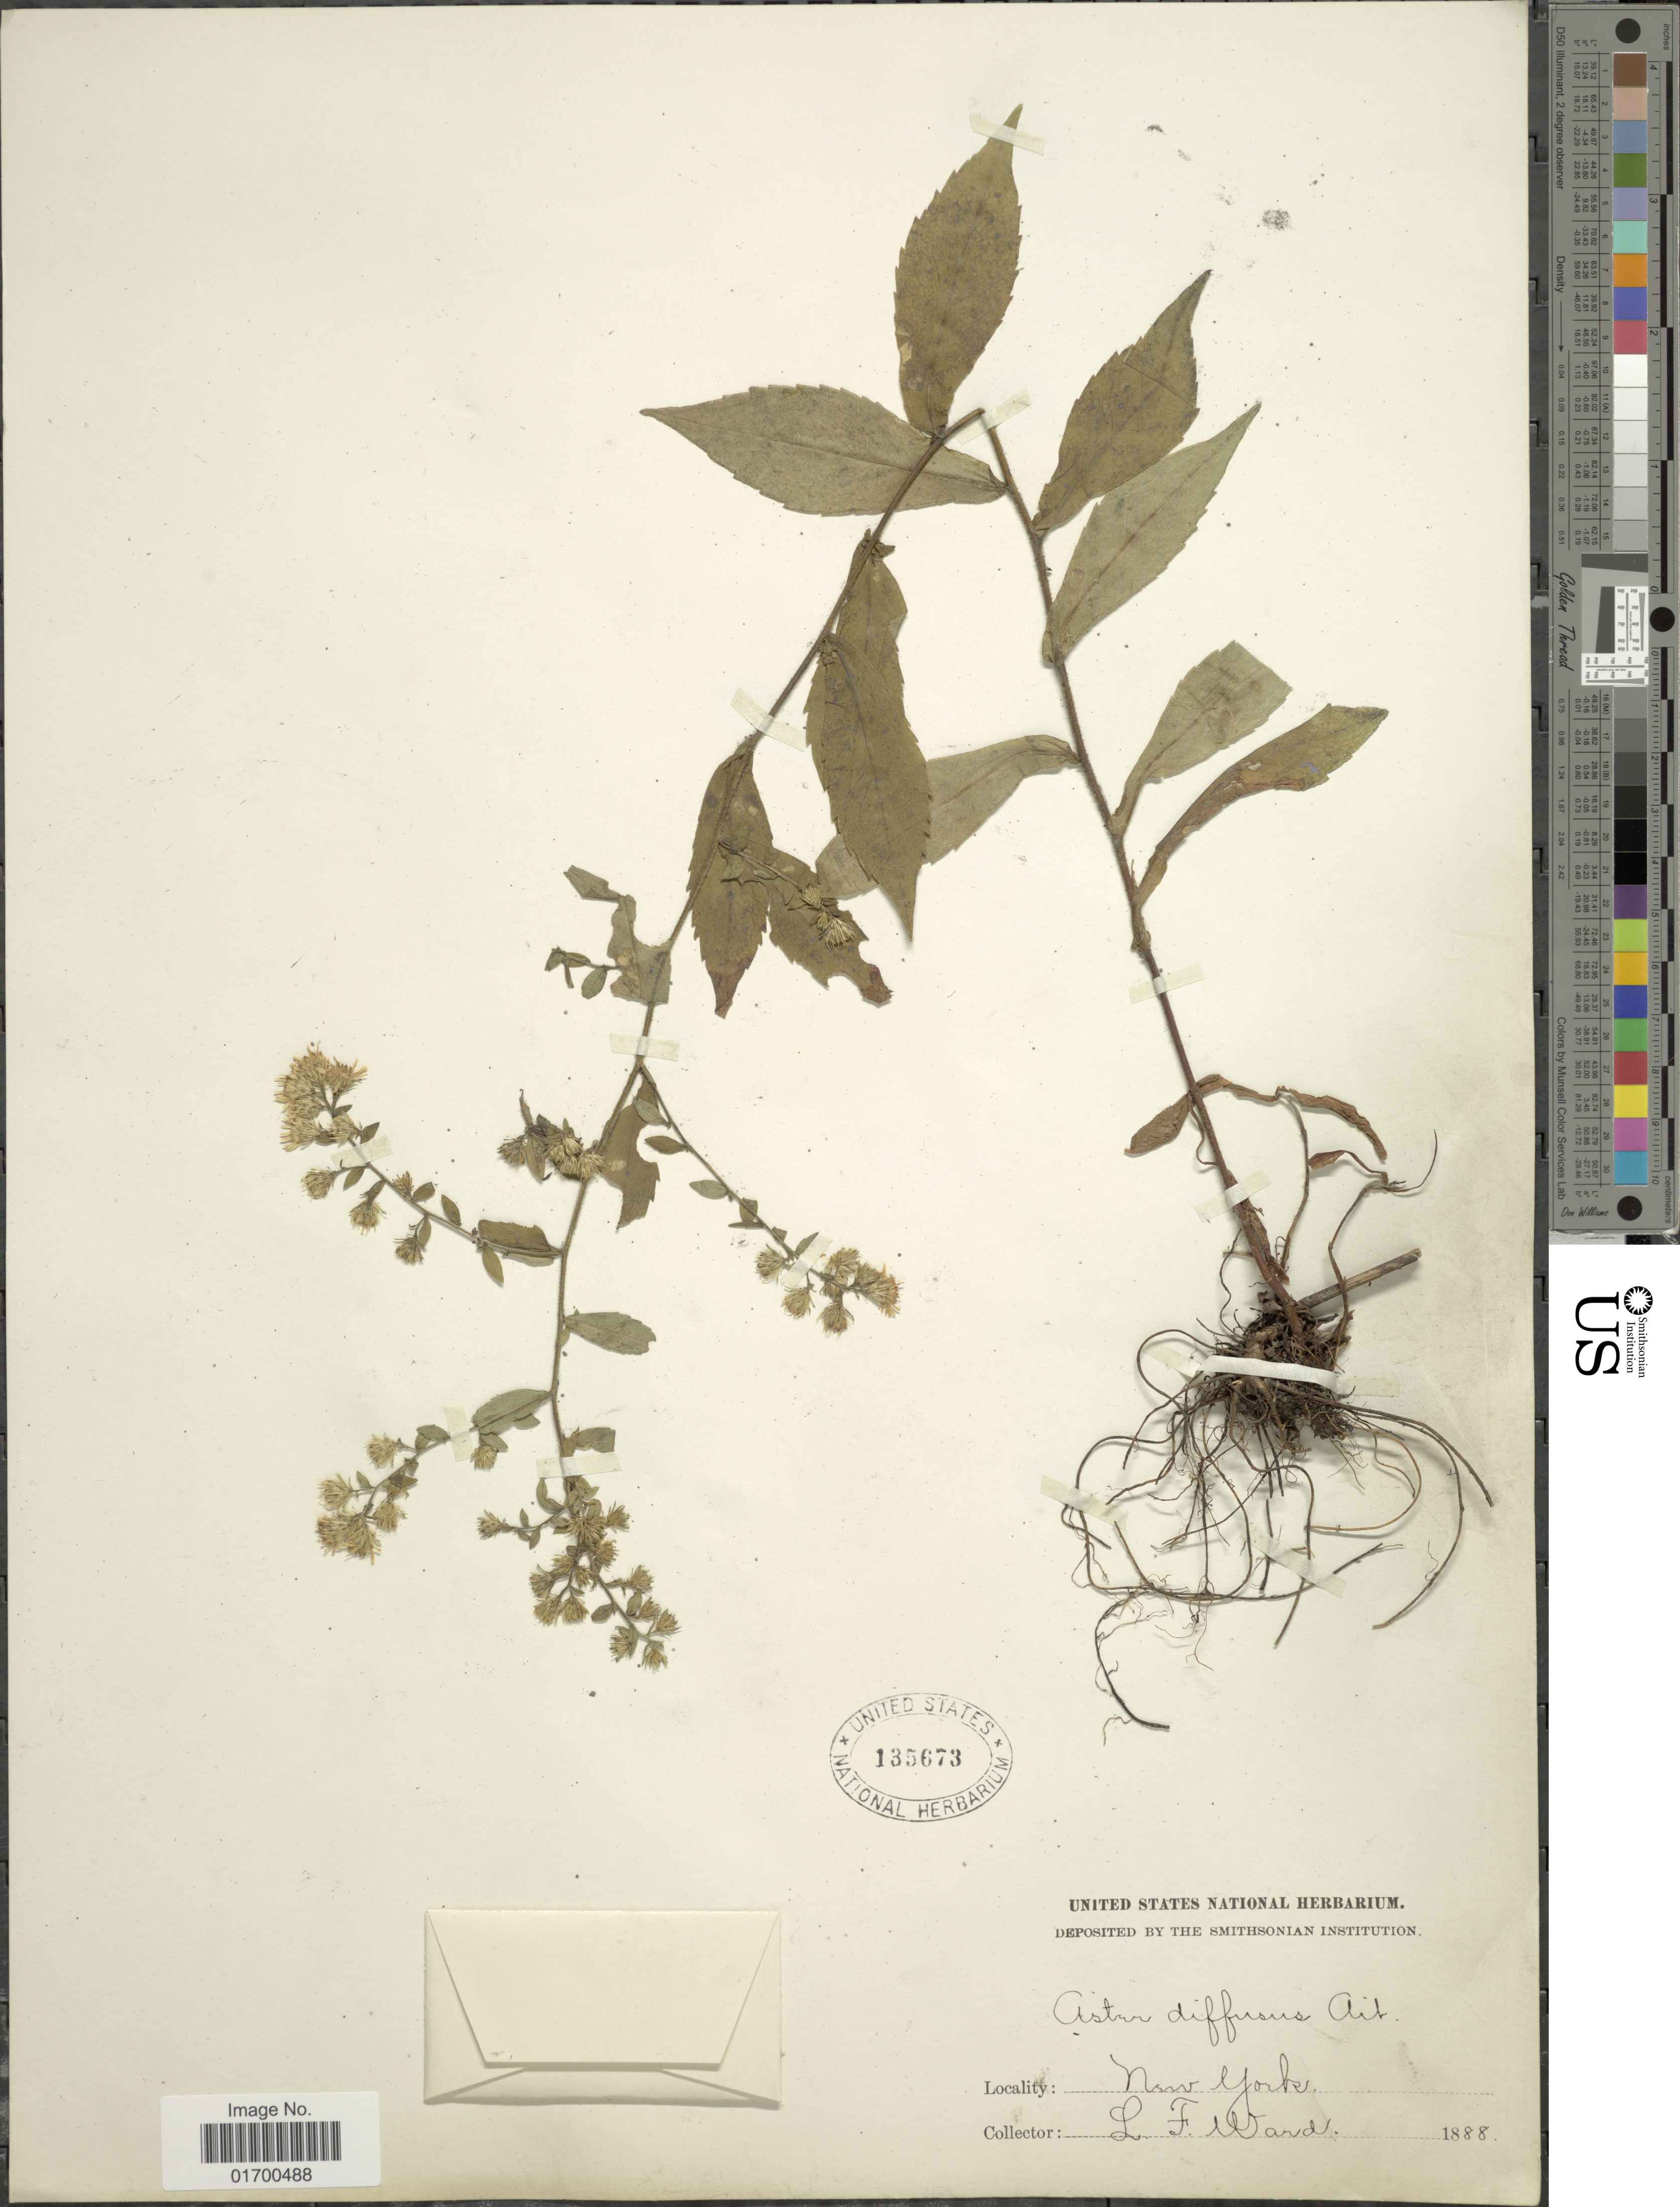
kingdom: Plantae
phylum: Tracheophyta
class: Magnoliopsida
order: Asterales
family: Asteraceae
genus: Symphyotrichum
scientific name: Symphyotrichum lateriflorum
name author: (L.) Á. Löve & D. Löve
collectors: L. Ward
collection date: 1888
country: United States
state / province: New York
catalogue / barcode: US 135673